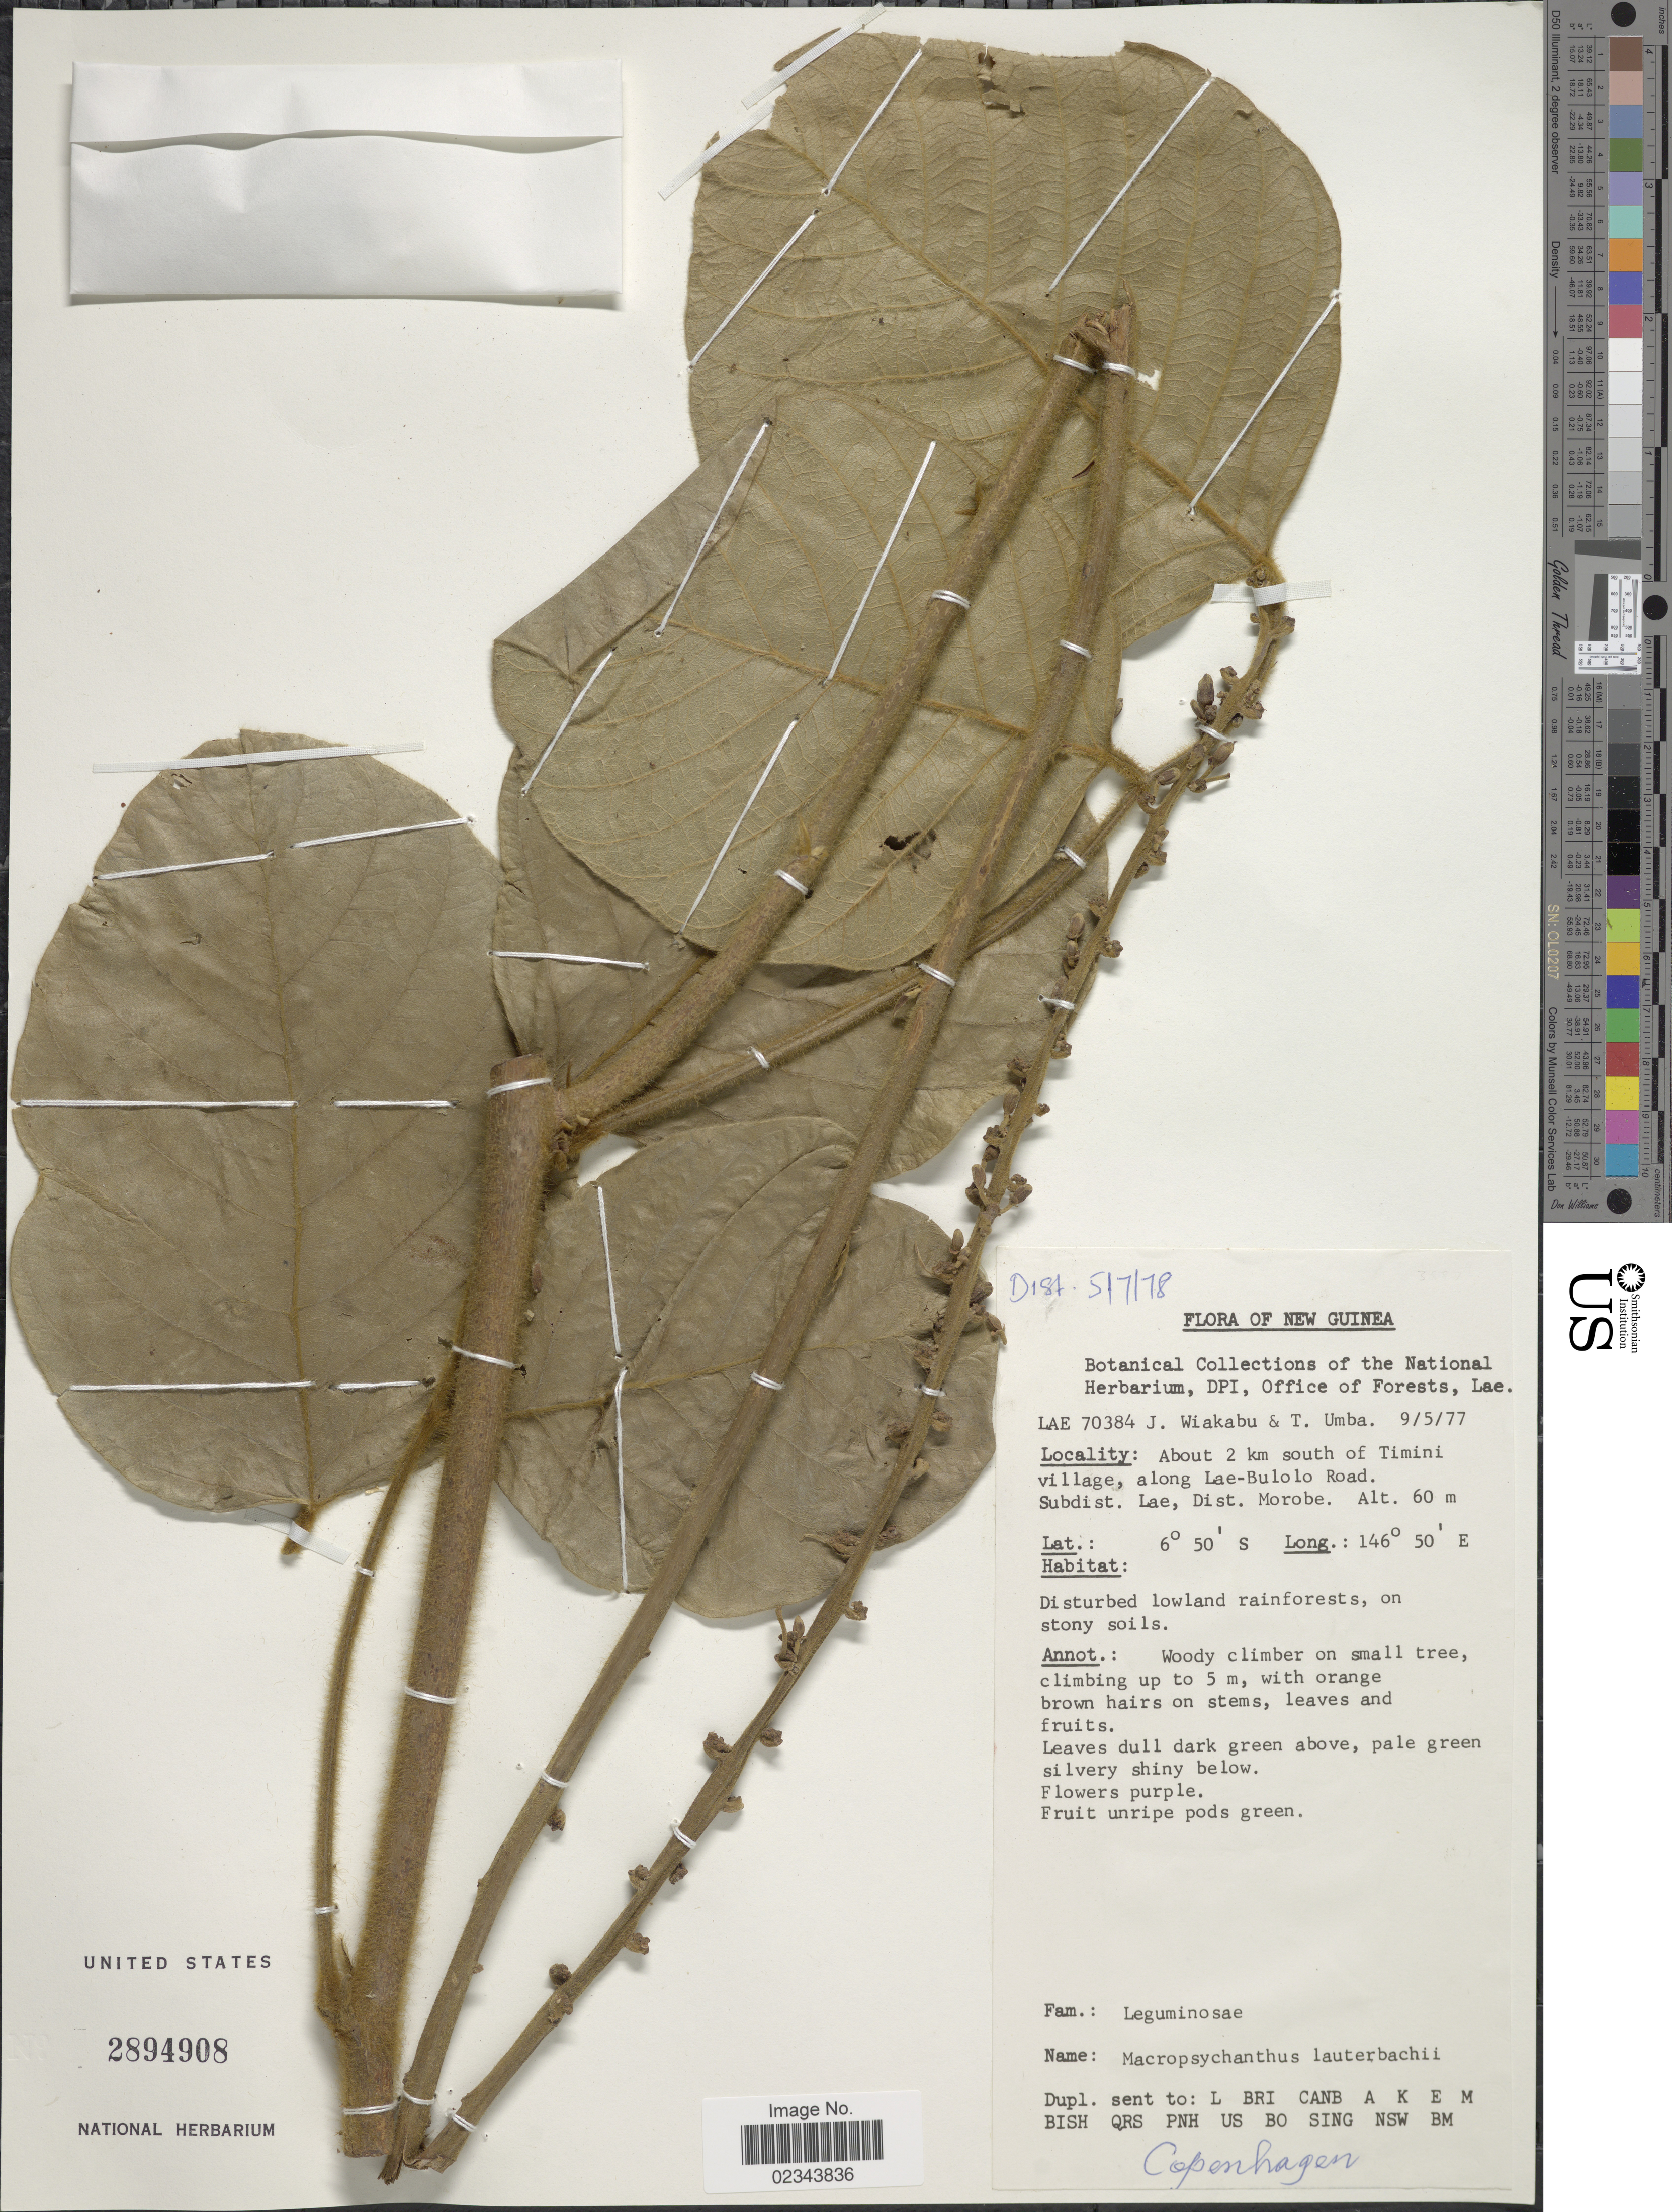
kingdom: Plantae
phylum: Tracheophyta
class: Magnoliopsida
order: Fabales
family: Fabaceae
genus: Macropsychanthus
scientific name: Macropsychanthus lauterbachii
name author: Harms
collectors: J. Wiakabu & T. Umba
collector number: LAE 70384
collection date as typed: Transcribed d/m/y: 9/5/77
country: Papua New Guinea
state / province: Morobe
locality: New Guinea. About 2 km south of Timini village, along Lae-Bulolo Road. Subdist. Lae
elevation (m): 60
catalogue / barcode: US 2894908